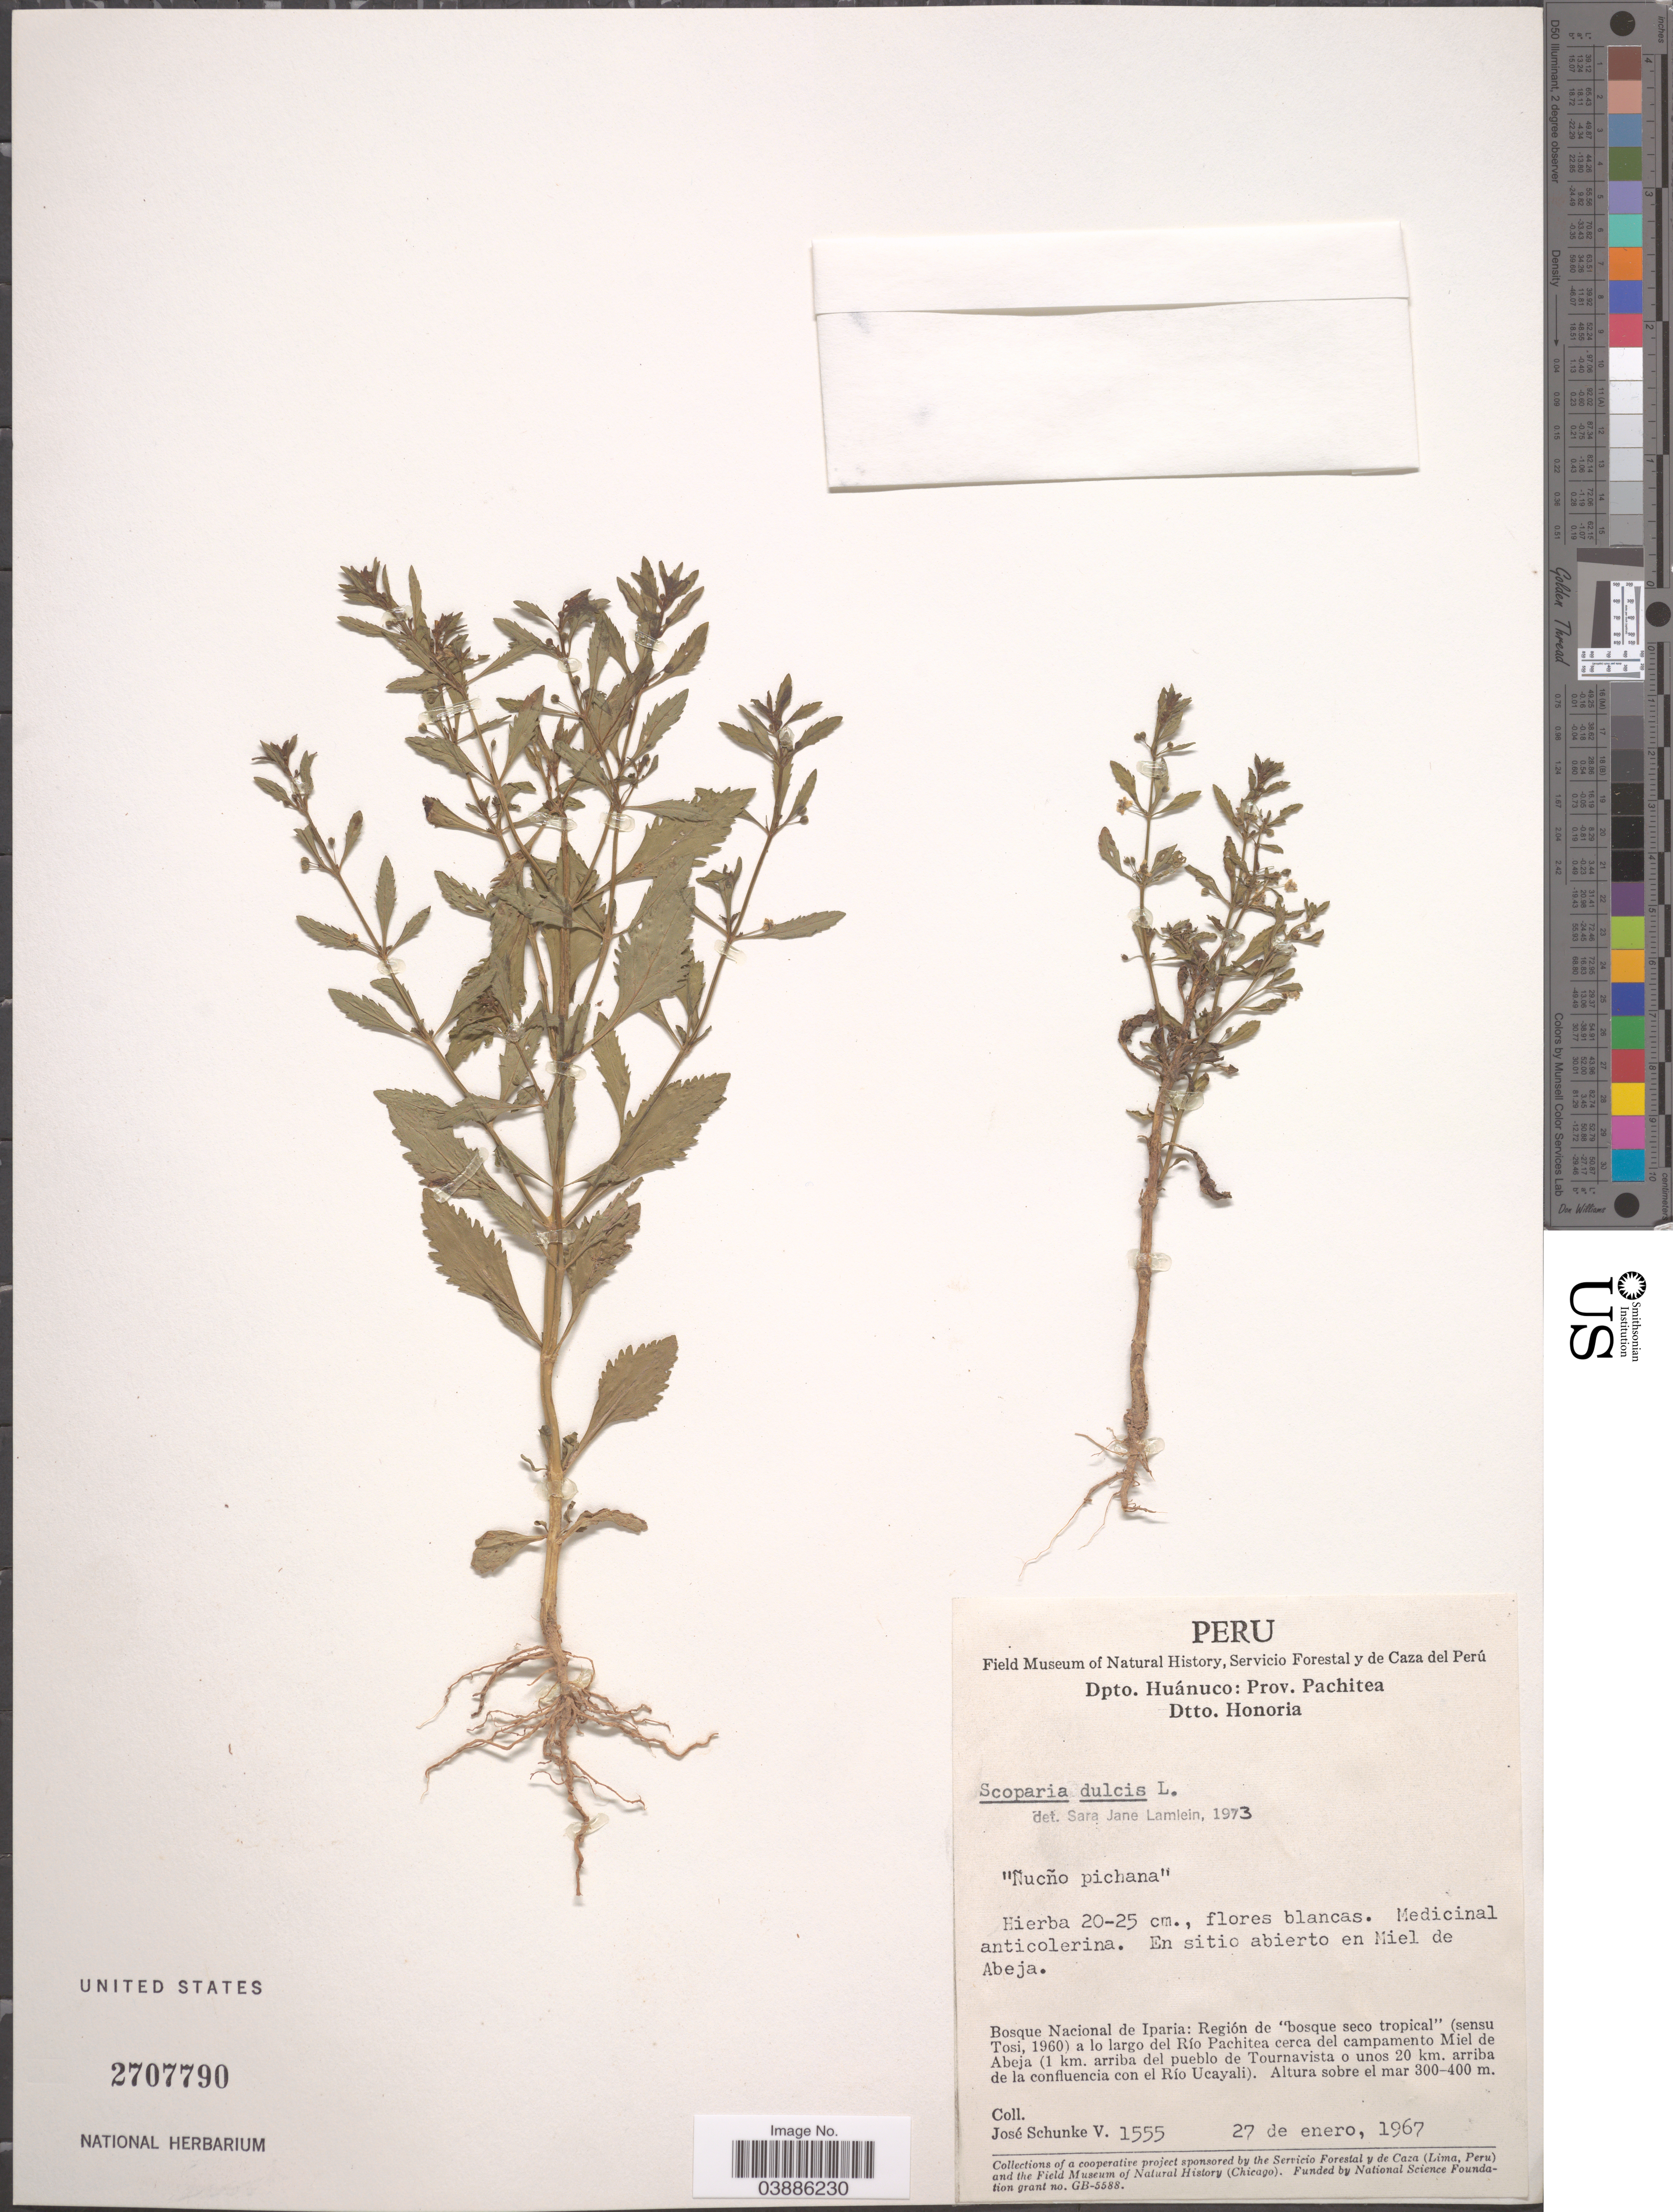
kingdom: Plantae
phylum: Tracheophyta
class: Magnoliopsida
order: Lamiales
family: Plantaginaceae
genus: Scoparia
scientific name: Scoparia dulcis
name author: L.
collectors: J. Schunke Vigo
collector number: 1555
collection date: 1967-01-27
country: Peru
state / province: Huánuco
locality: Dpto. Huánuco: Prov. Pachitea. Dtto. Honoria. En sitio abierto en Miel de Abeja. Bosque Nacional de Iparia: Región de "bosque seco tropical" (sensu Tosi, 1960) a lo largo del Río Pachitea cerca del campamento Miel de Abeja (1 km. arriba del pueblo de Tournavista o unos 20 km. arriba de la confluencia con el Río Ucayali).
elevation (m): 300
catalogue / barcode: US 2707790